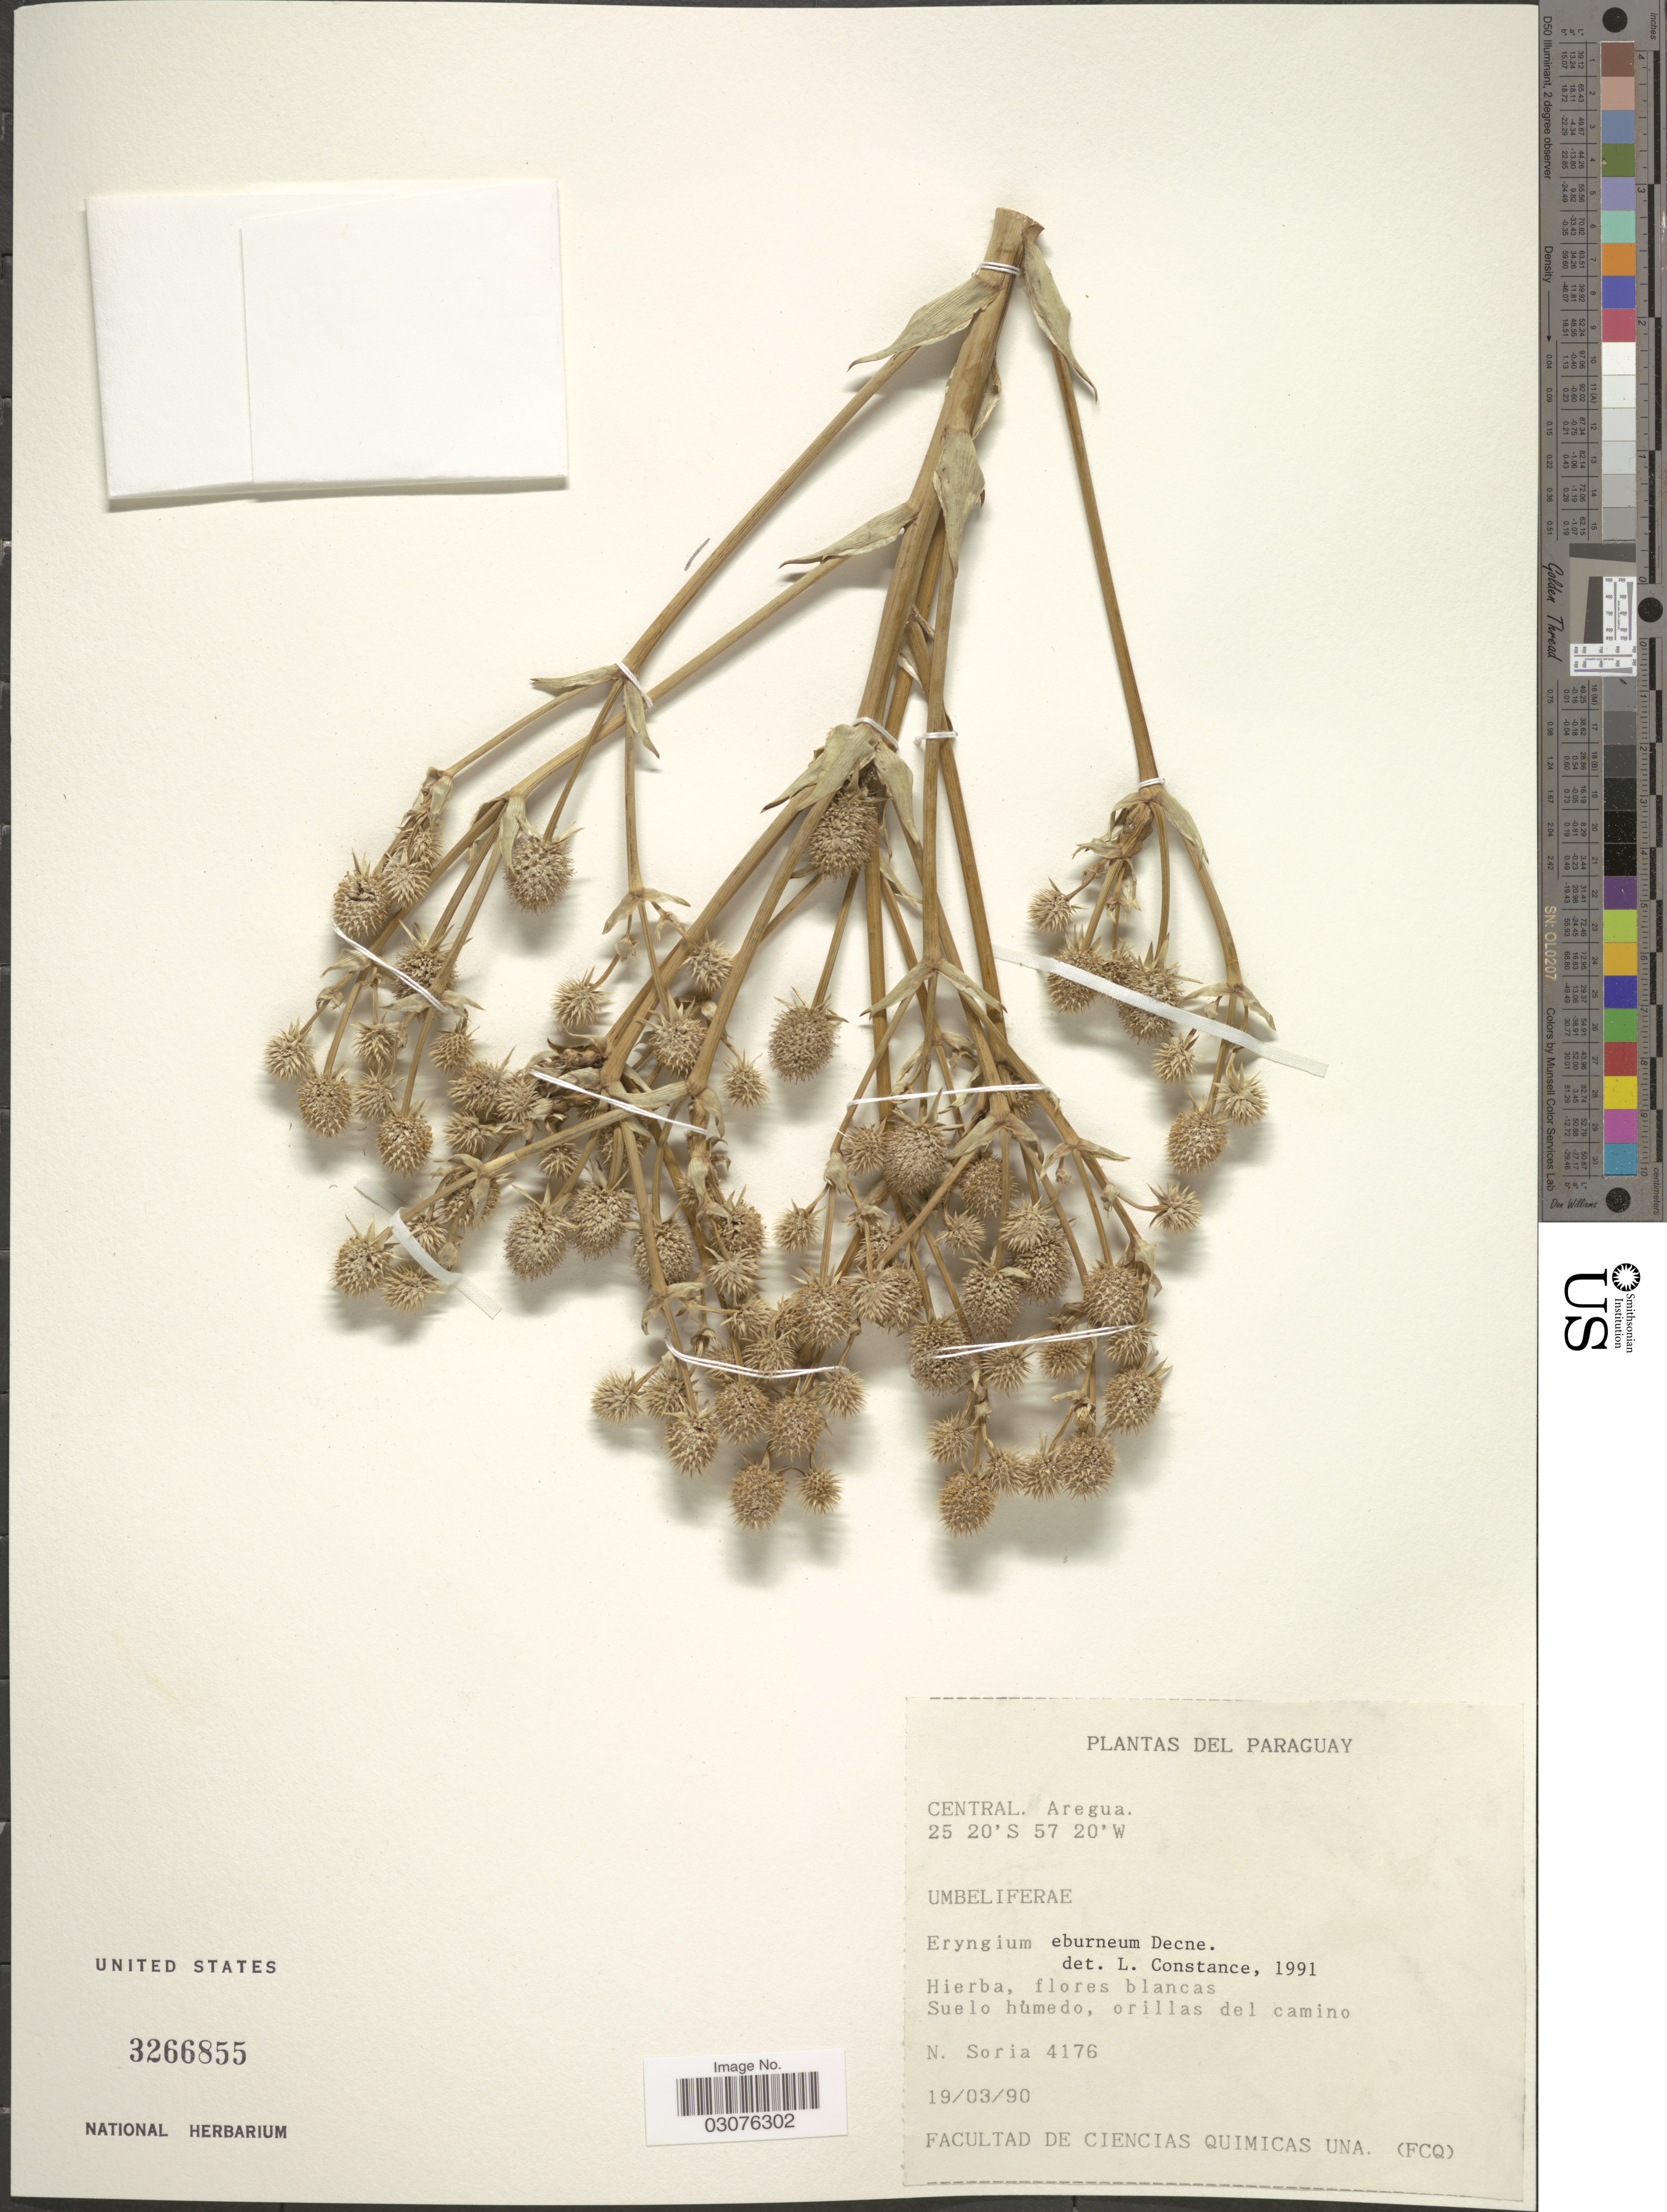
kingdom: Plantae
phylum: Tracheophyta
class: Magnoliopsida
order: Apiales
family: Apiaceae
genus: Eryngium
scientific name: Eryngium eburneum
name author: Decne.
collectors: N. Soria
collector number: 4176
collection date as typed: Transcribed d/m/y: 19/3/90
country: Paraguay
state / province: Central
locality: Aregua. Orillas del camino.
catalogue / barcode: US 3266855